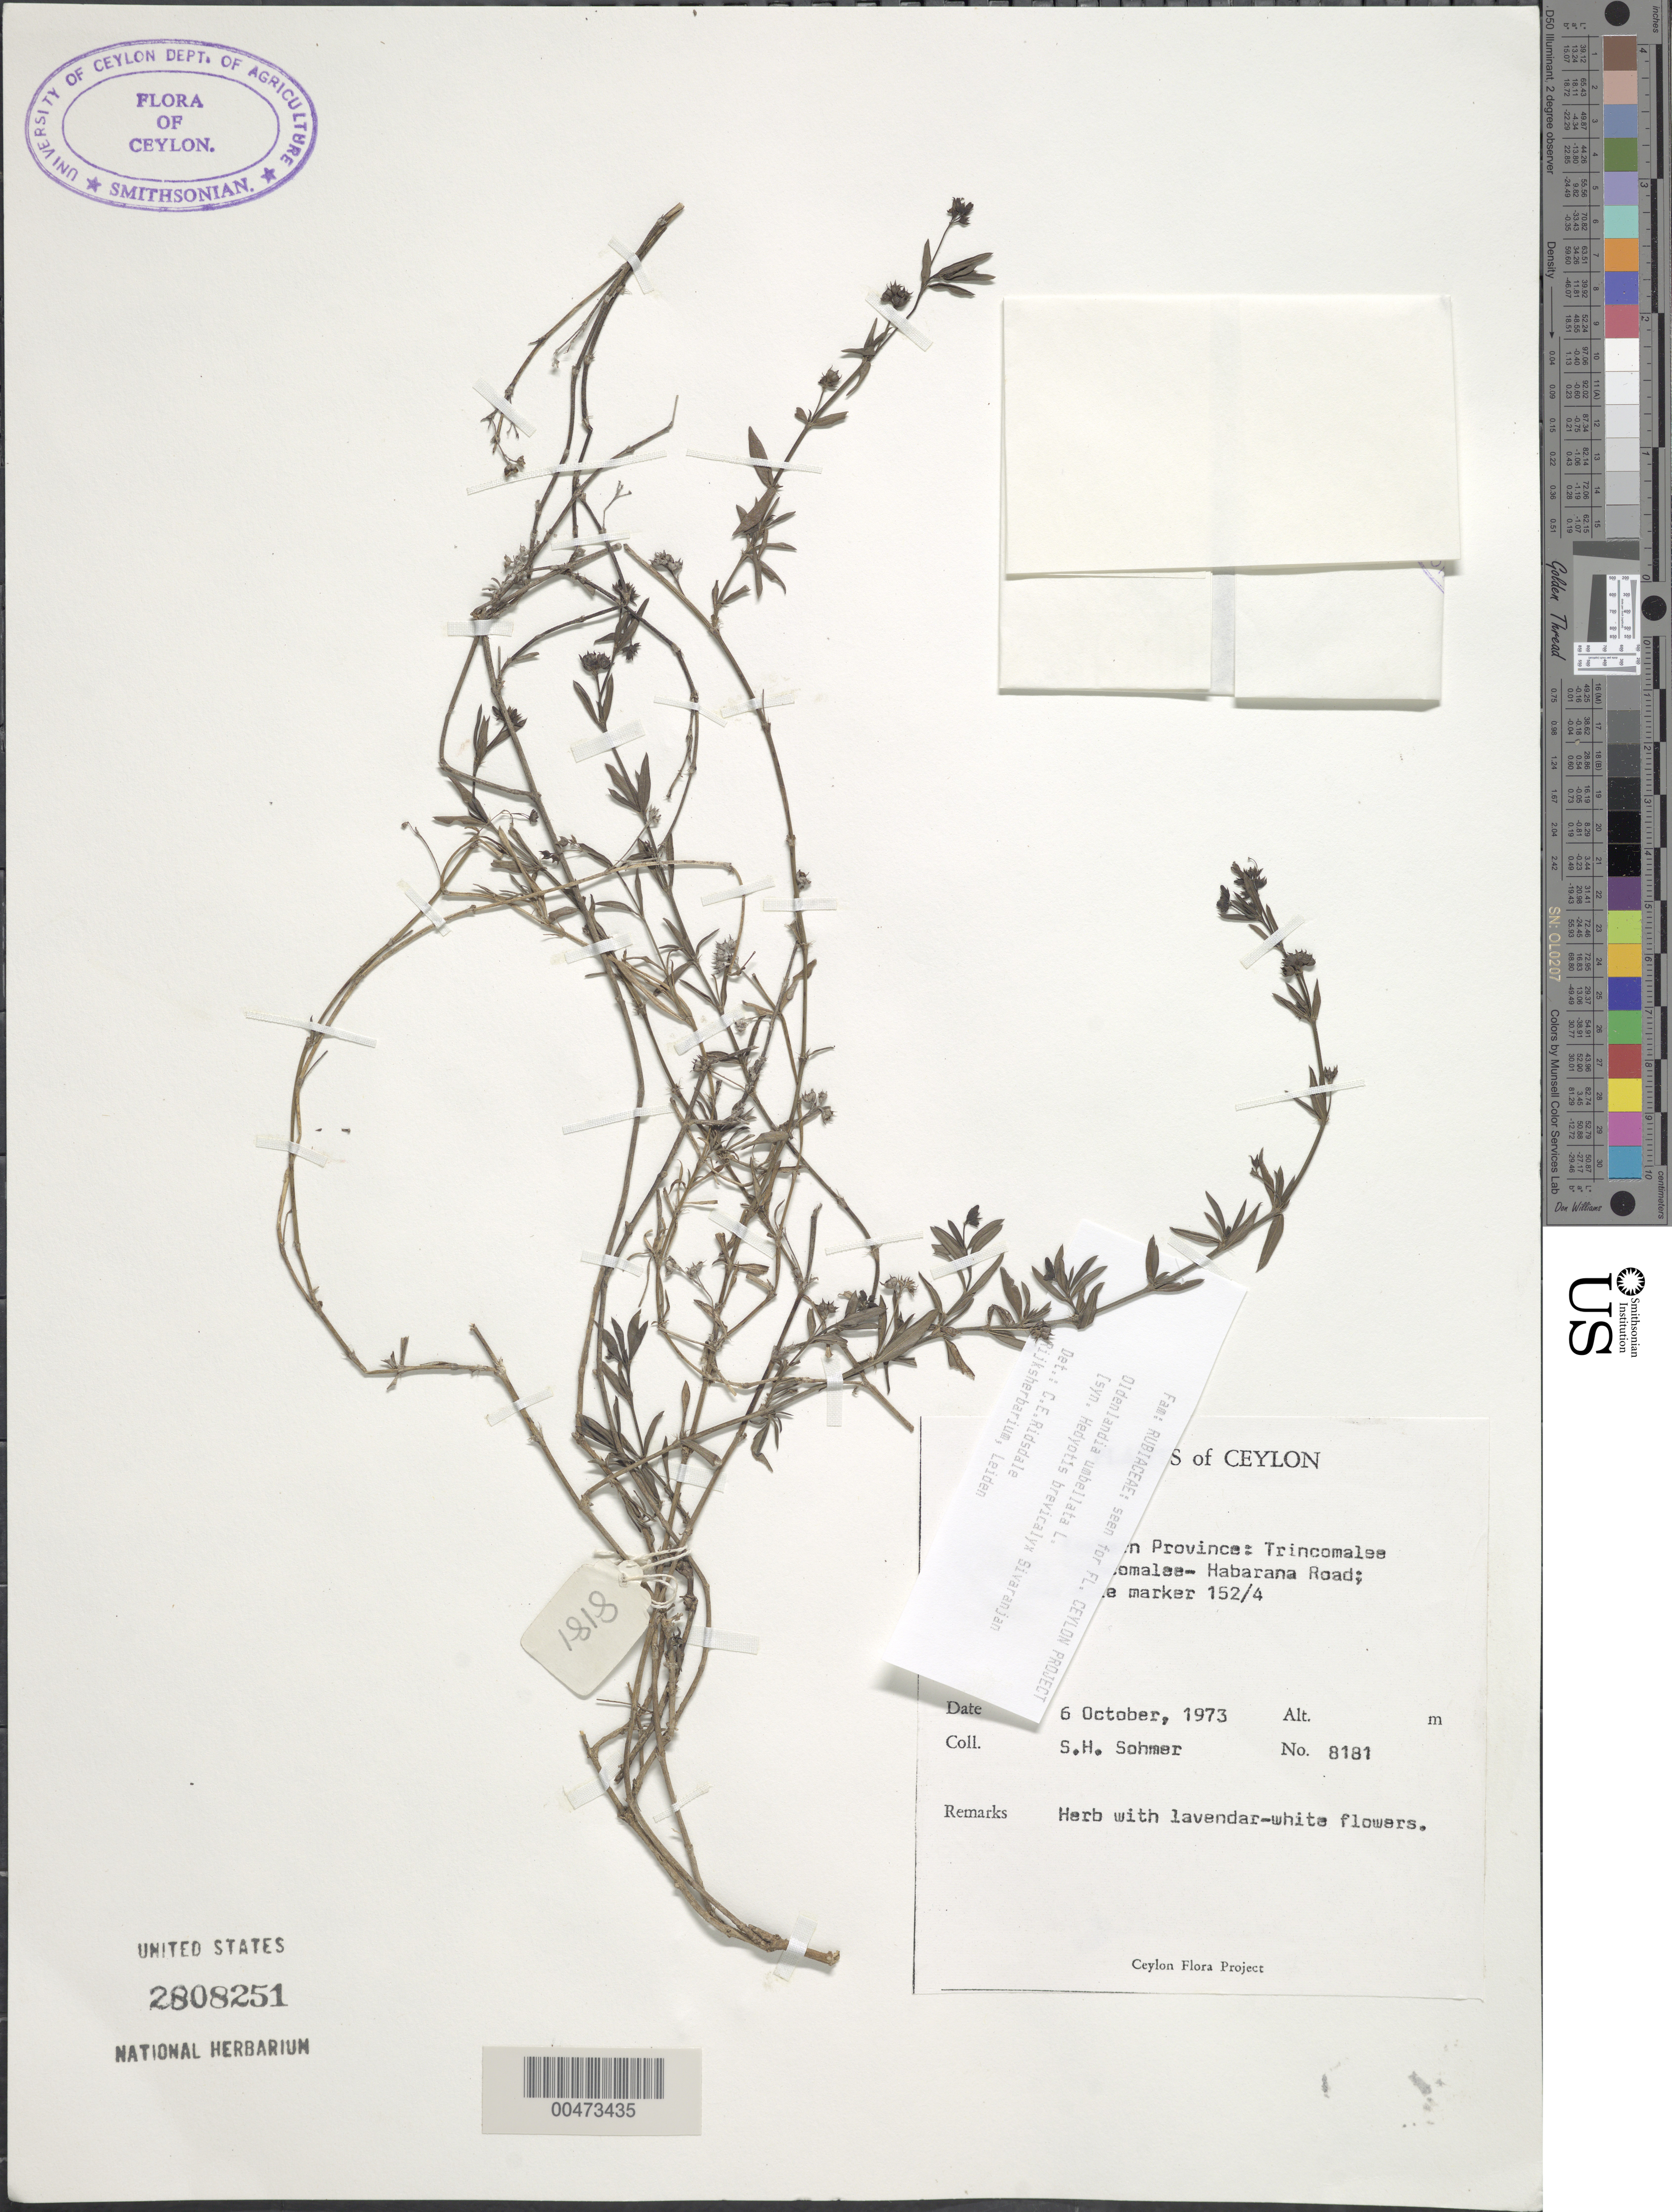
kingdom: Plantae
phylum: Tracheophyta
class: Magnoliopsida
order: Gentianales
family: Rubiaceae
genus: Oldenlandia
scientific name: Oldenlandia umbellata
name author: L.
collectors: S. H. Sohmer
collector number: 8181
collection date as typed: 06 Oct 1973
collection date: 1973-10-06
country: Sri Lanka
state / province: Eastern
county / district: Trincomalee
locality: Tincomalee-Habarana Rd, near mile marker 152/4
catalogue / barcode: US 2808251